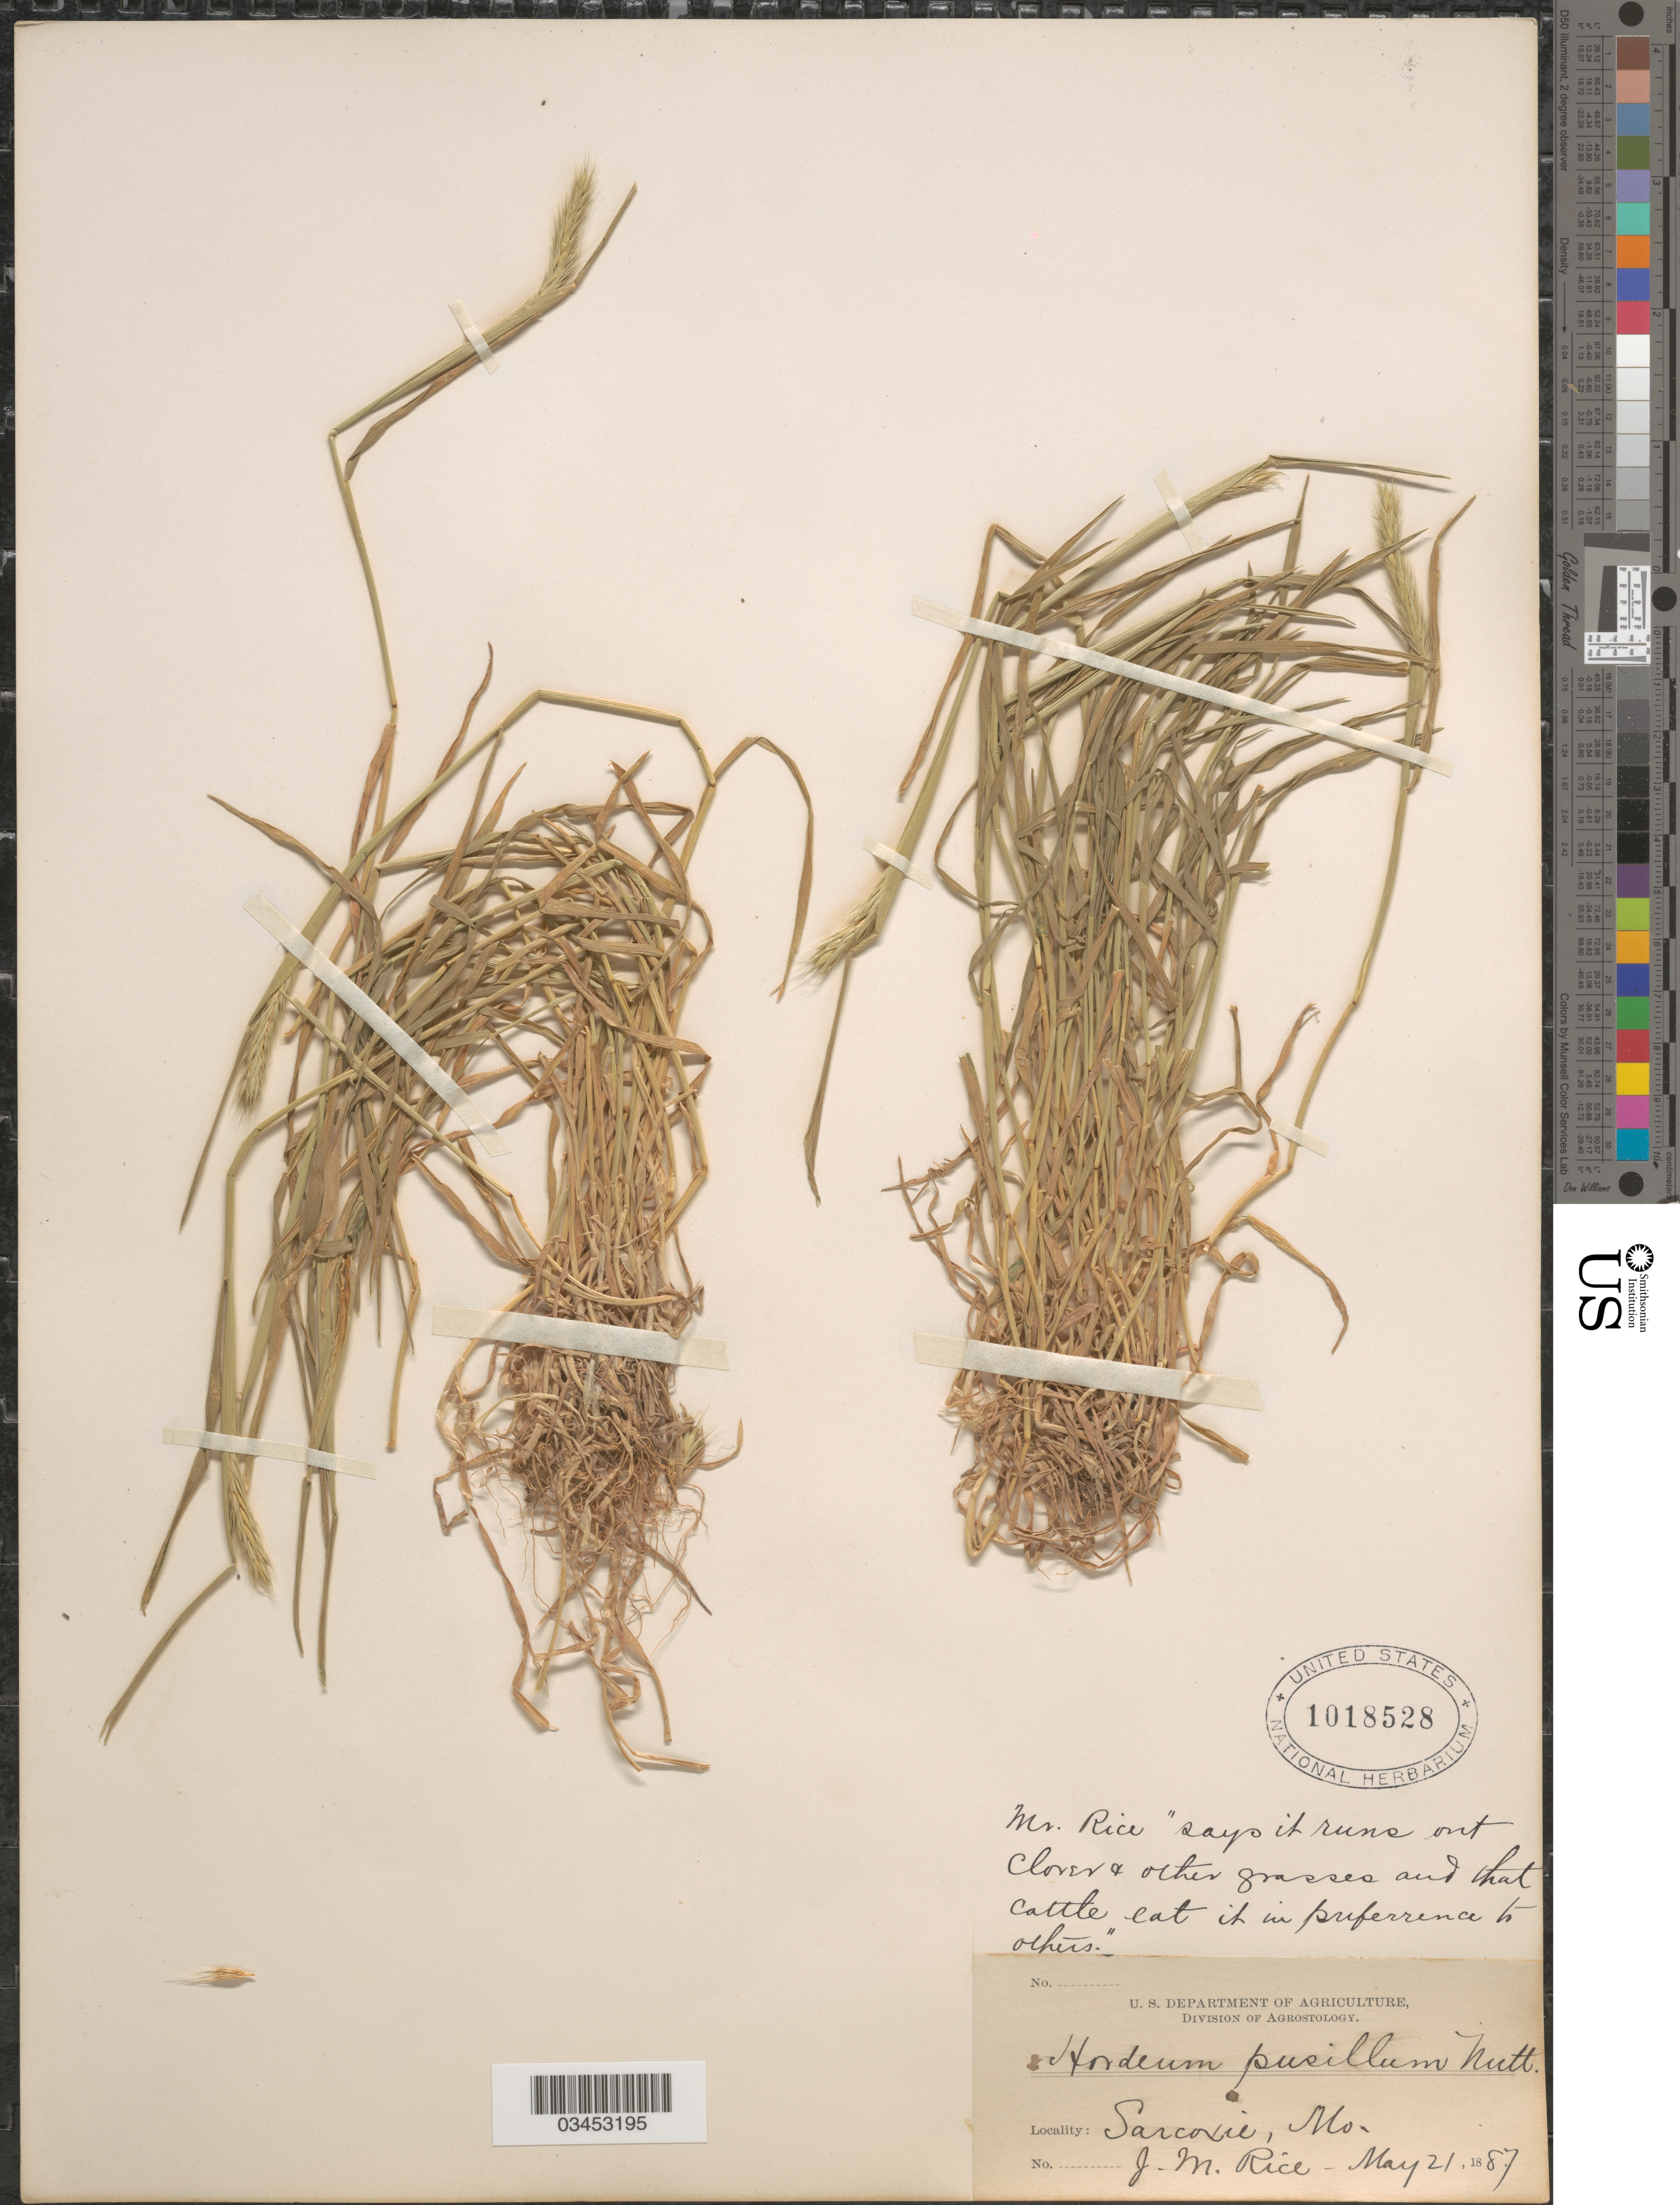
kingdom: Plantae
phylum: Tracheophyta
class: Liliopsida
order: Poales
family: Poaceae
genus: Hordeum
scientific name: Hordeum pusillum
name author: Nutt.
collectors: J. Rice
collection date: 1887-05-21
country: United States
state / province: Missouri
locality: Sarcoxie.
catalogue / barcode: US 1018528